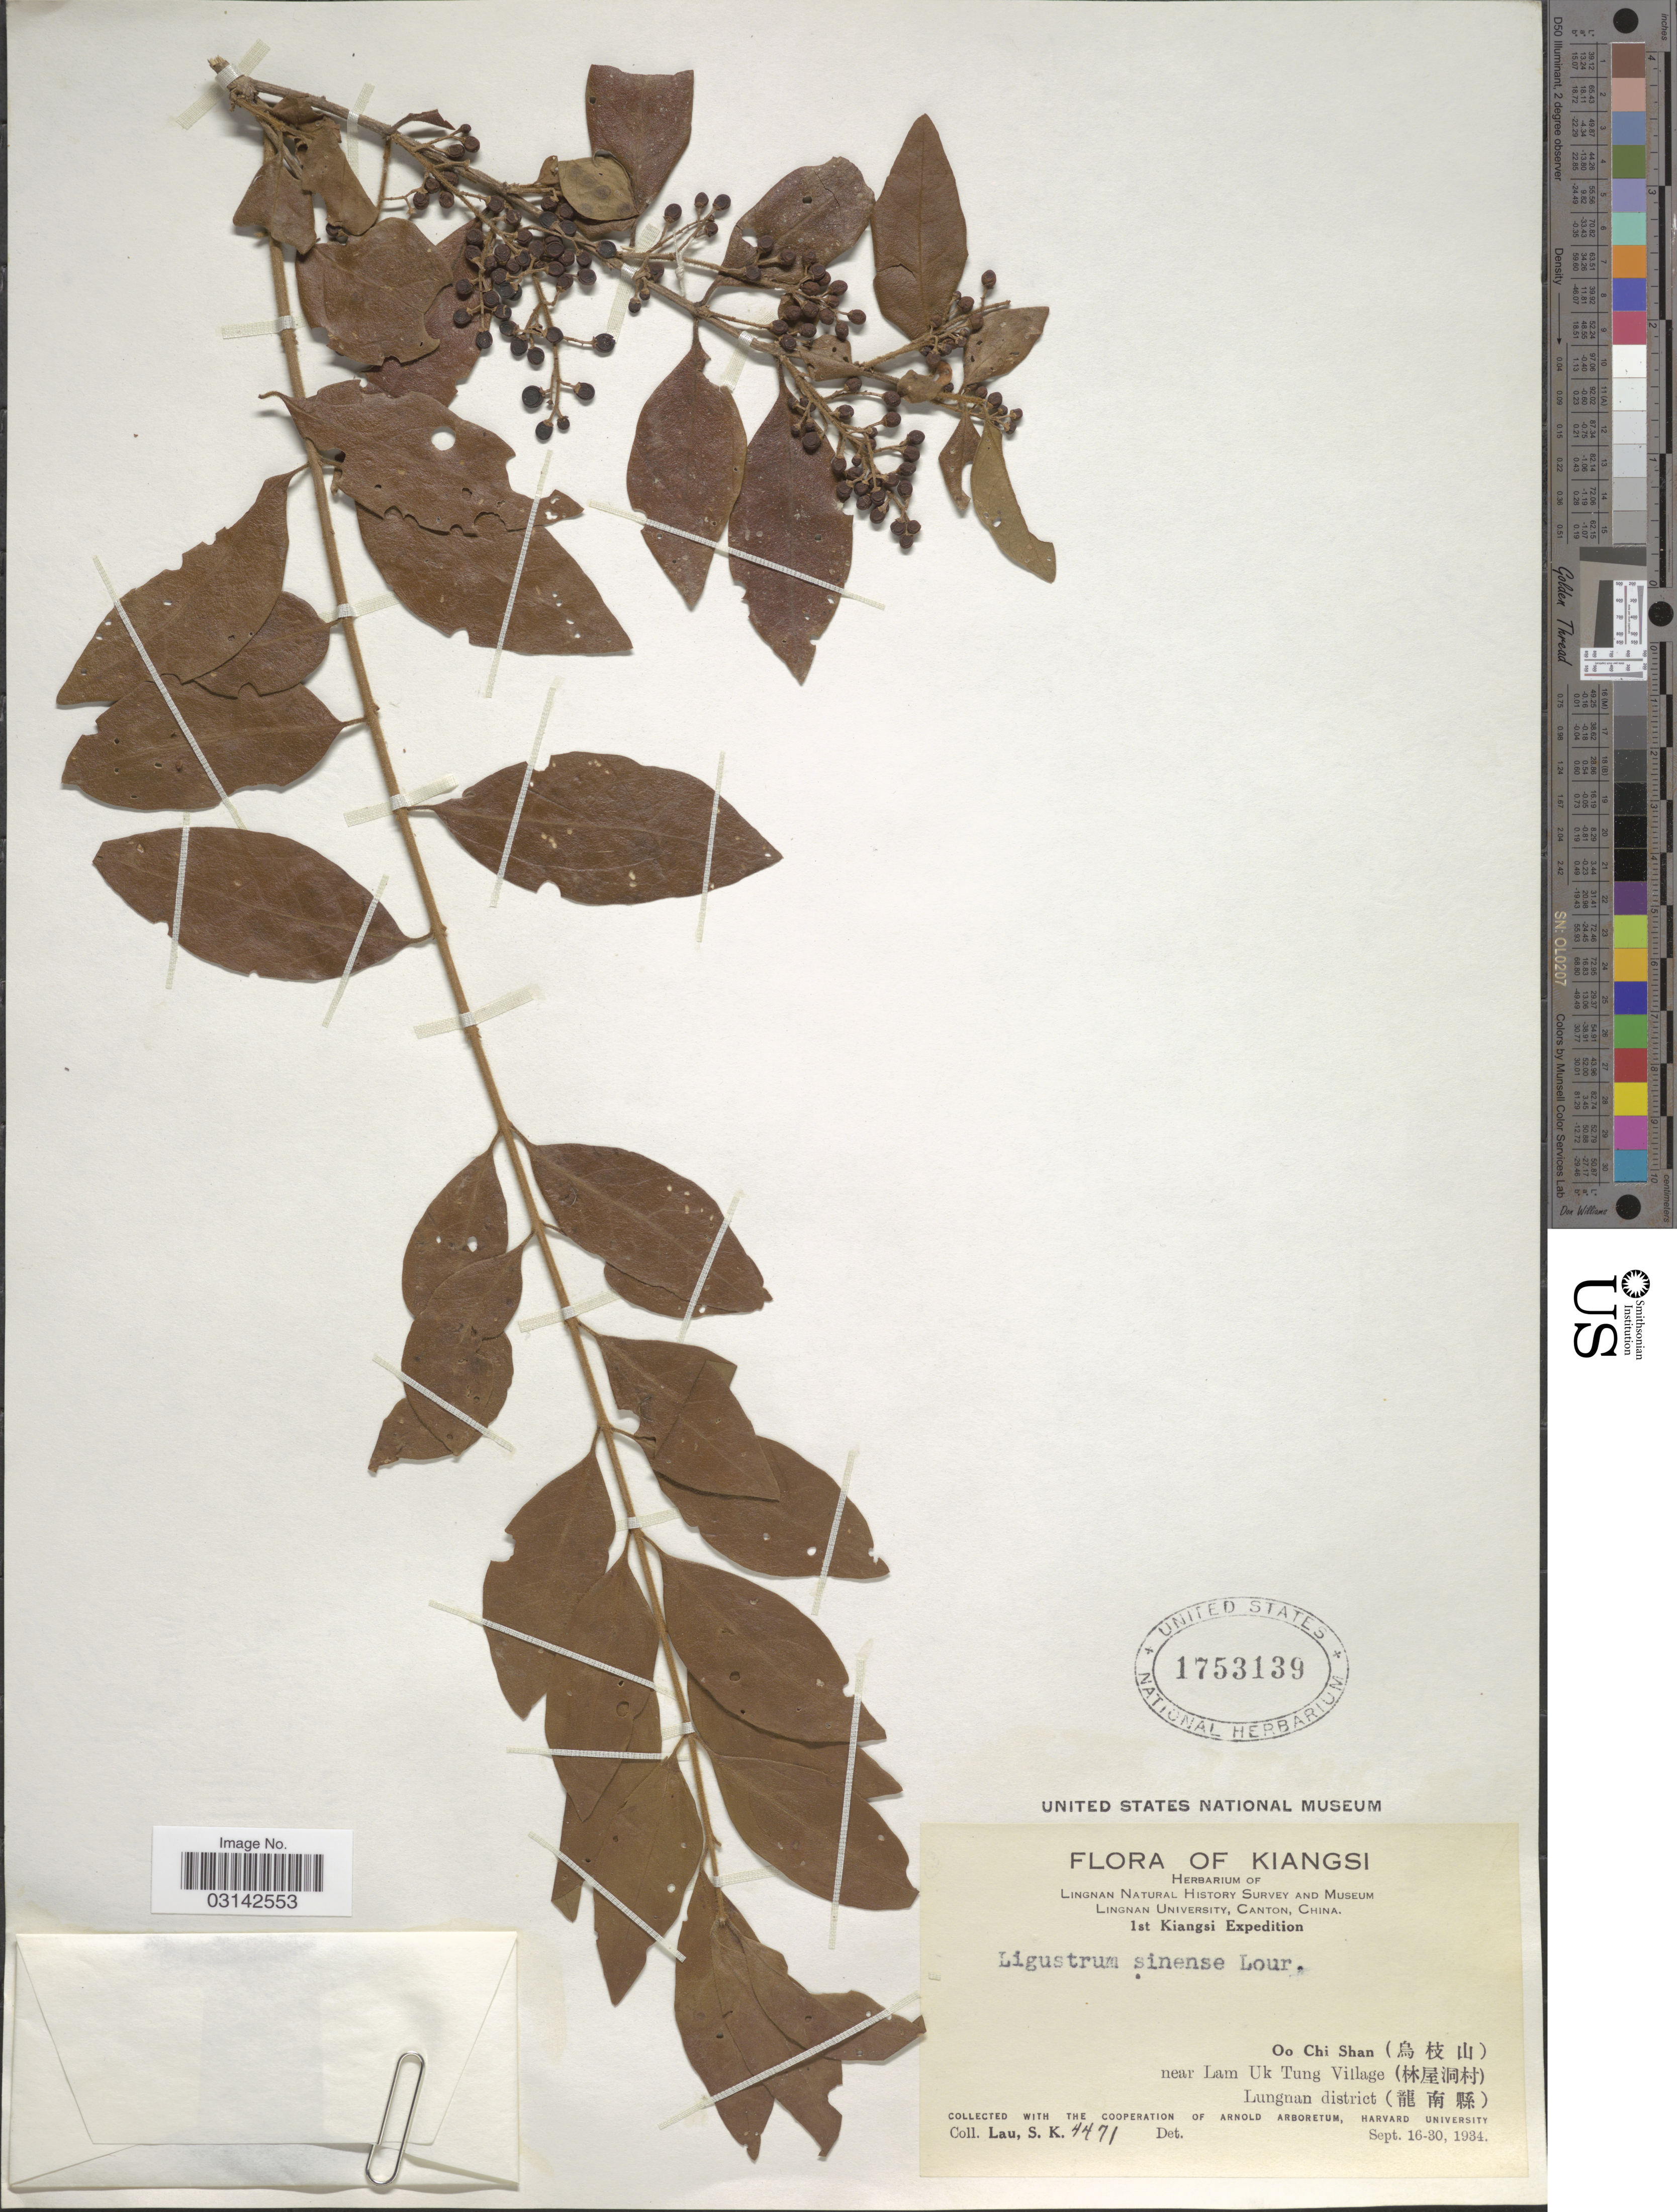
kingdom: Plantae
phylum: Tracheophyta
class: Magnoliopsida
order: Lamiales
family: Oleaceae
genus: Ligustrum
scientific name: Ligustrum sinense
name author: Lour.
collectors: S. K. Lau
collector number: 4471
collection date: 1934-09-16/1934-09-30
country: China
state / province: Jiangxi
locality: Kiangsi, Oo Chi Shan, near Lam Uk Tung Village, Lungnan district.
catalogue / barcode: US 1753139